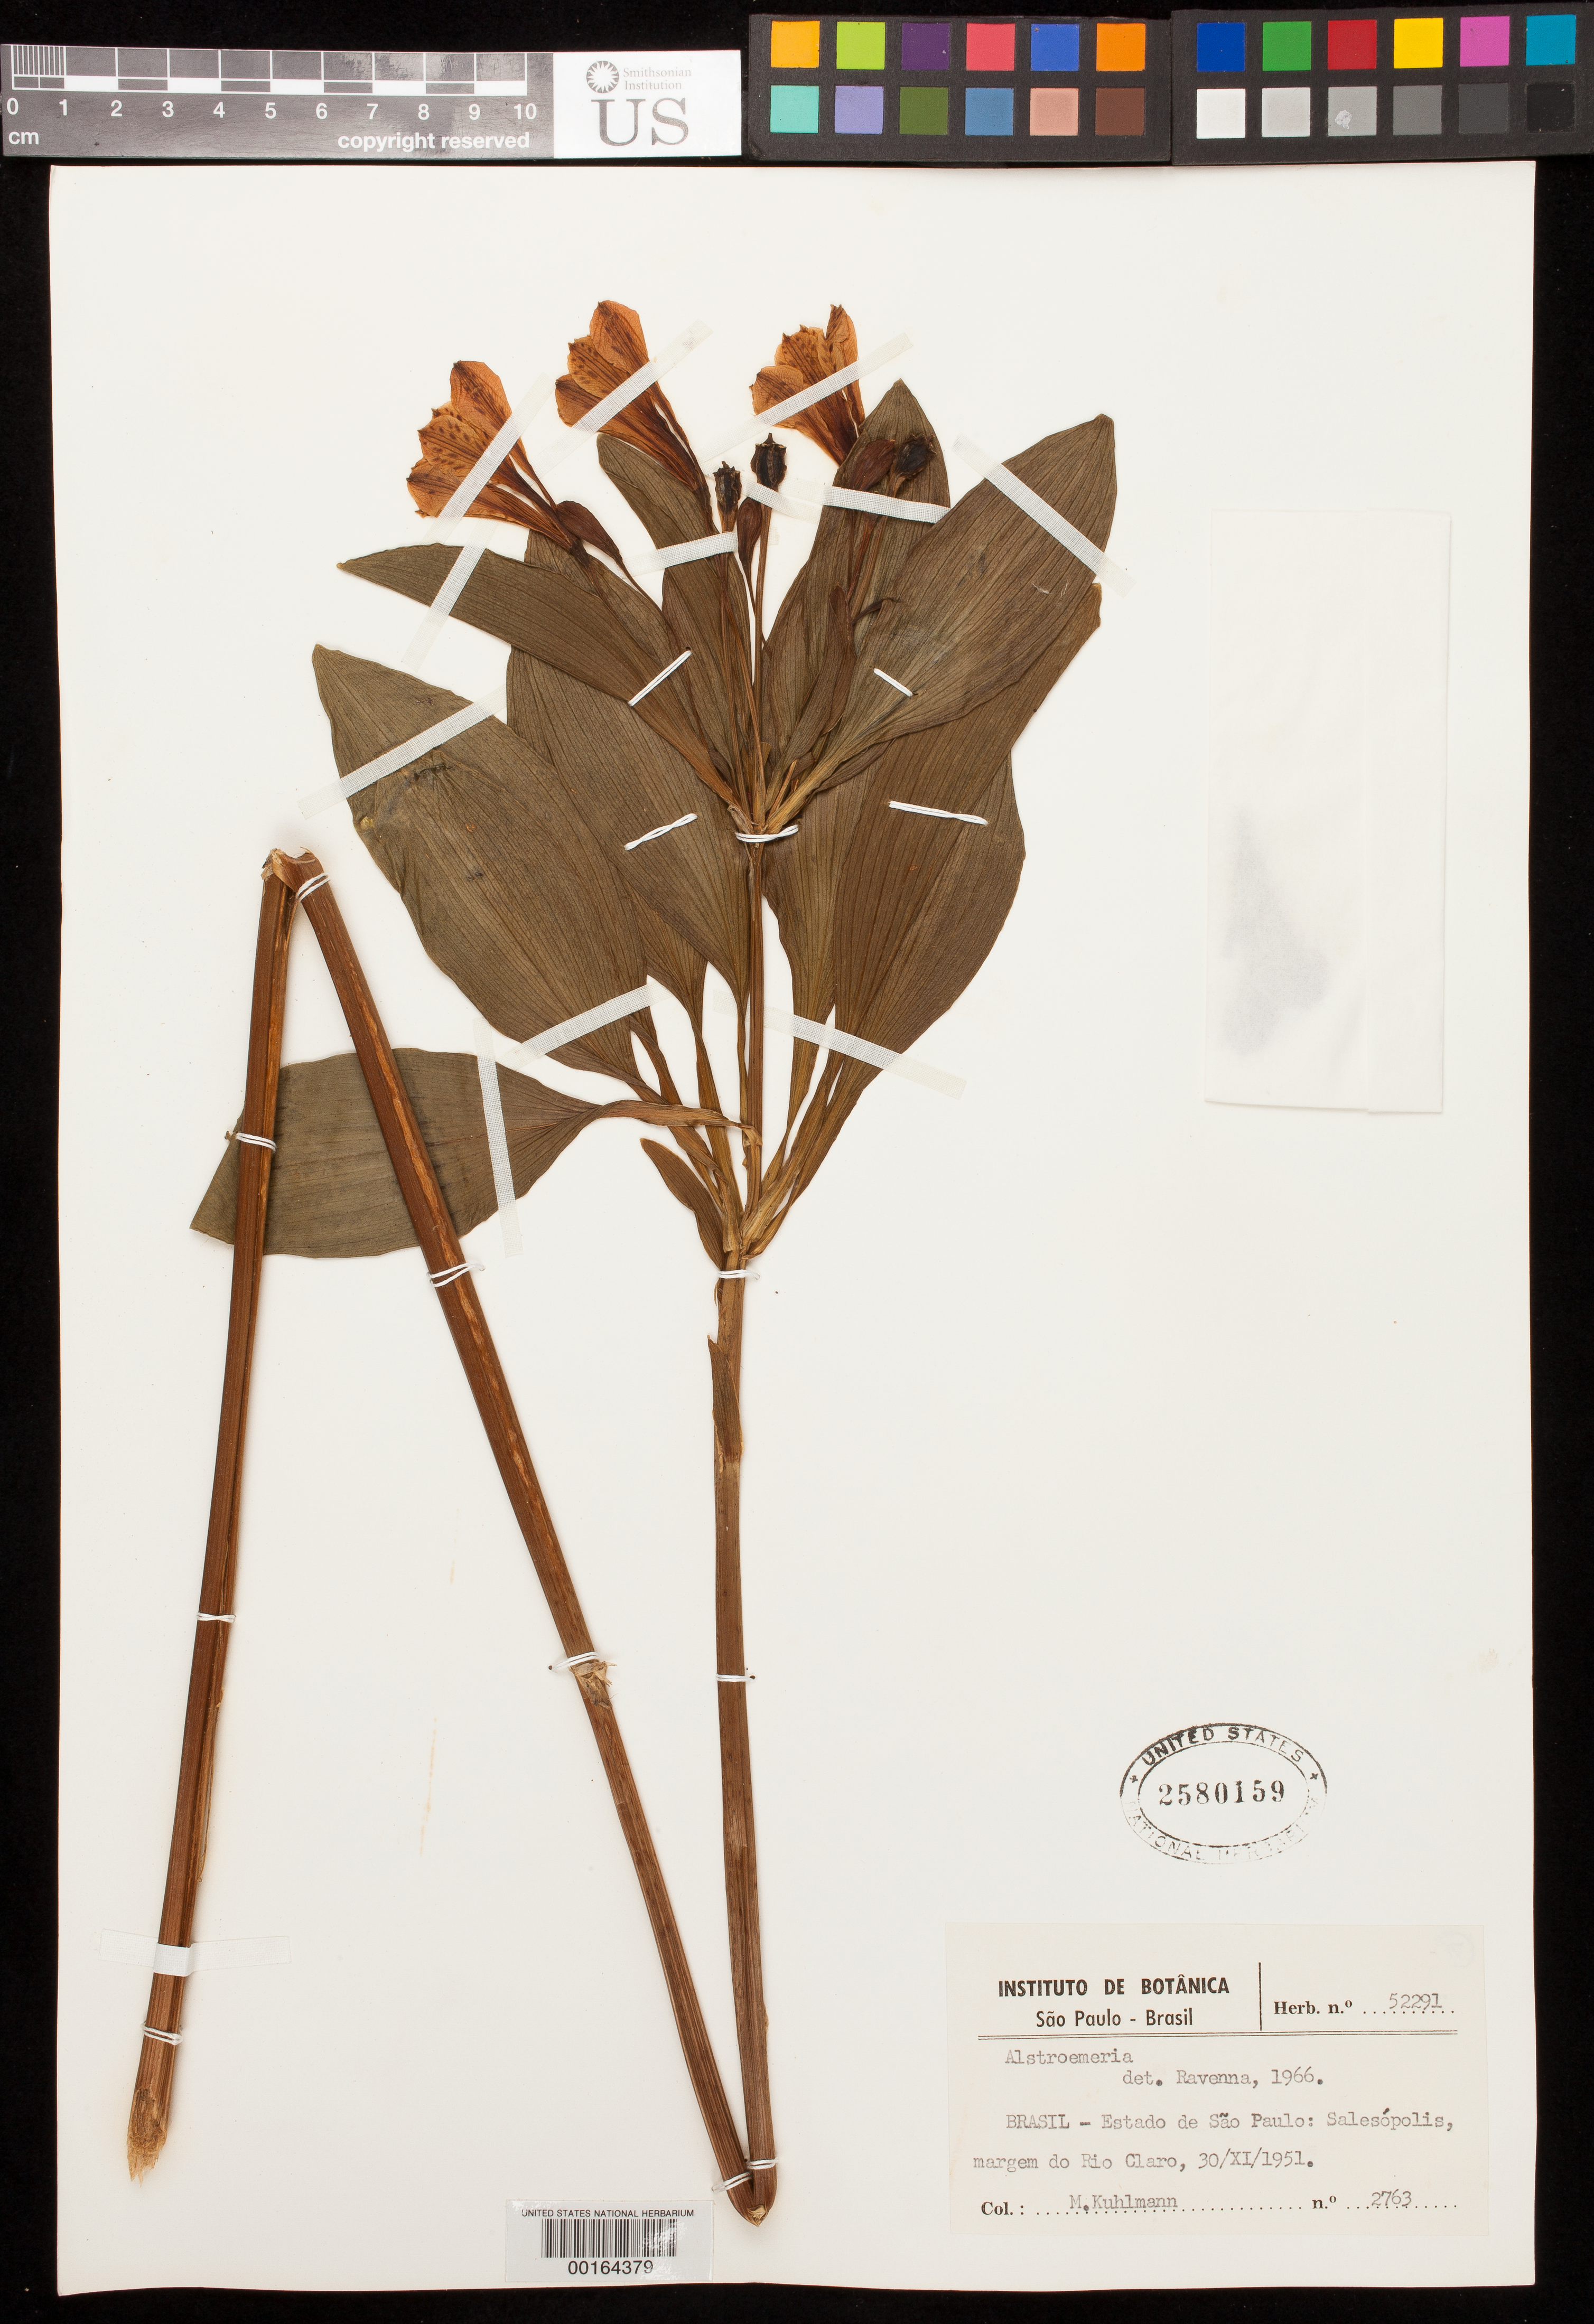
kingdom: Plantae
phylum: Tracheophyta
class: Liliopsida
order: Liliales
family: Alstroemeriaceae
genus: Alstroemeria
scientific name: Alstroemeria sp.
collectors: M. Kuhlmann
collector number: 2763 / 52291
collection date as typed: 30 Nov 1951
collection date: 1951-11-30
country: Brazil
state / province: São Paulo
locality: Salesopolis, boarder of rio claro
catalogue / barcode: US 2580159